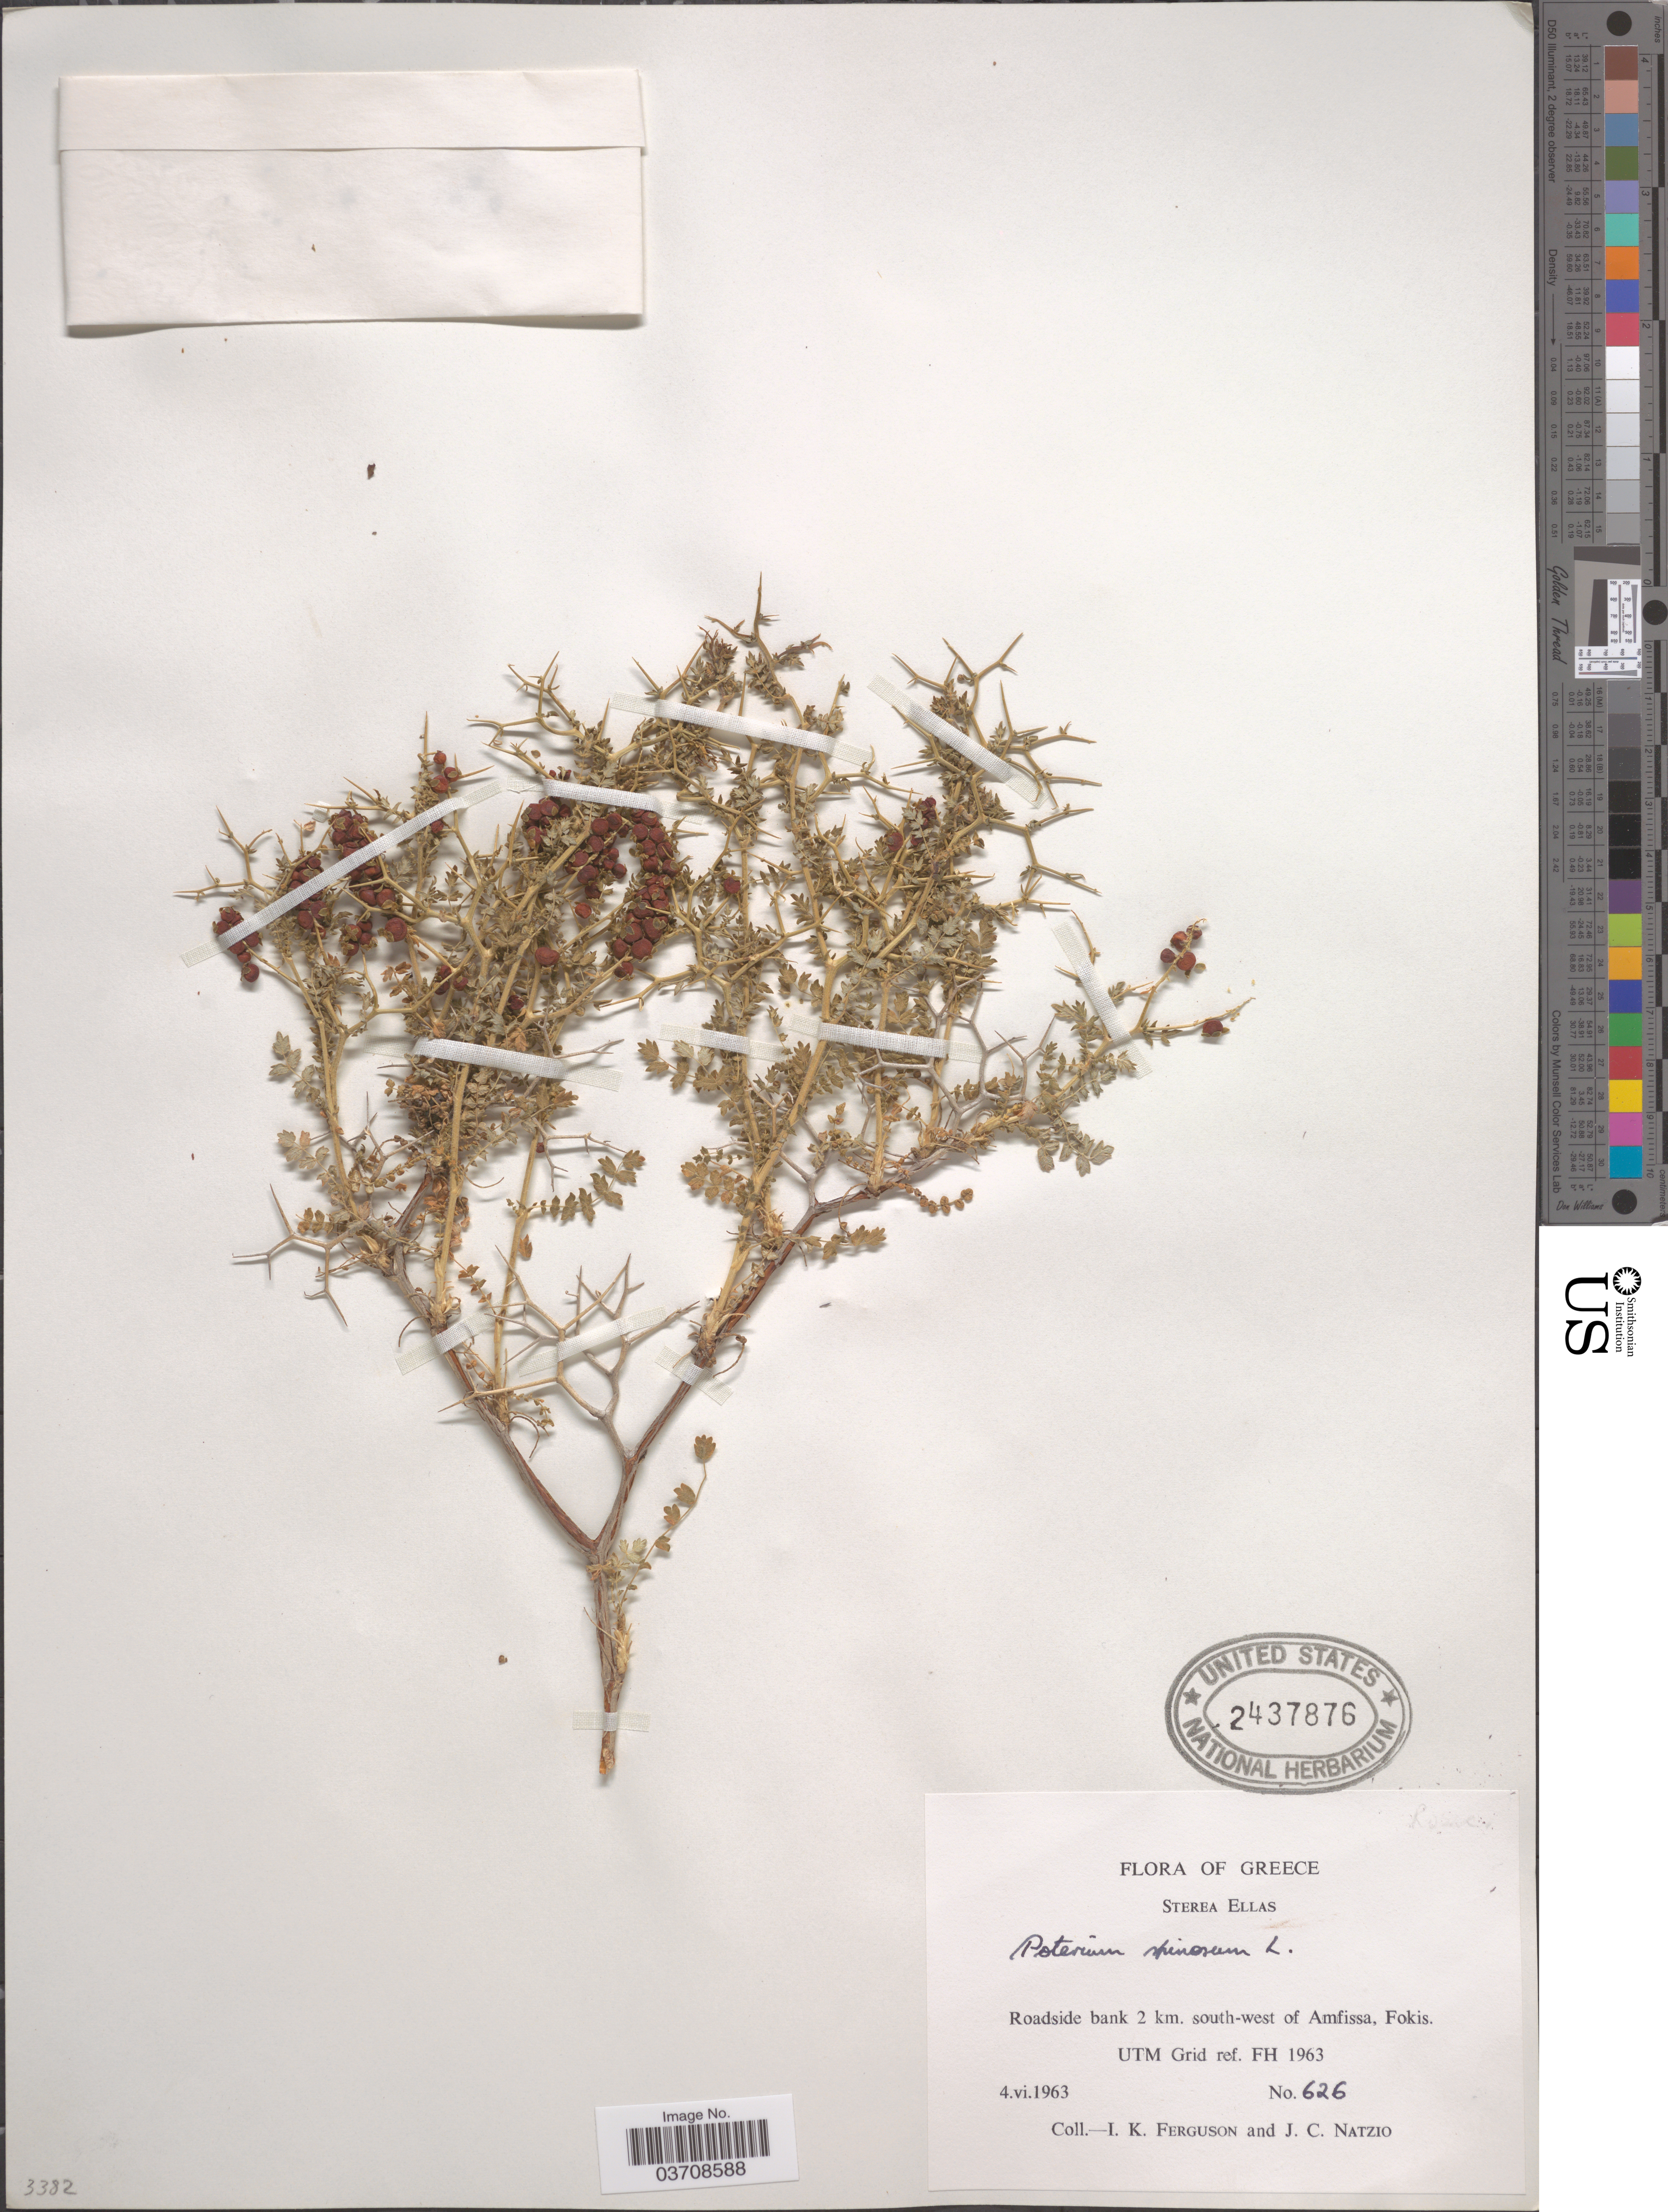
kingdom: Plantae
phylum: Tracheophyta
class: Magnoliopsida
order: Rosales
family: Rosaceae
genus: Sarcopoterium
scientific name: Sarcopoterium spinosum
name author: (L.) Spach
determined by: Strong, Mark T., (BOT), Smithsonian Institution - National Museum of Natural History (UNITED STATES)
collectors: I. K. Ferguson & J. Natzio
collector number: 626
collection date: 1963-06-04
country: Greece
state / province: Central Greece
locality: Sterea Ellas. Roadside bank 2 km. south-west of Amfissa, Fokis. UTM Grid ref. FH 1963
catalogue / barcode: US 2437876